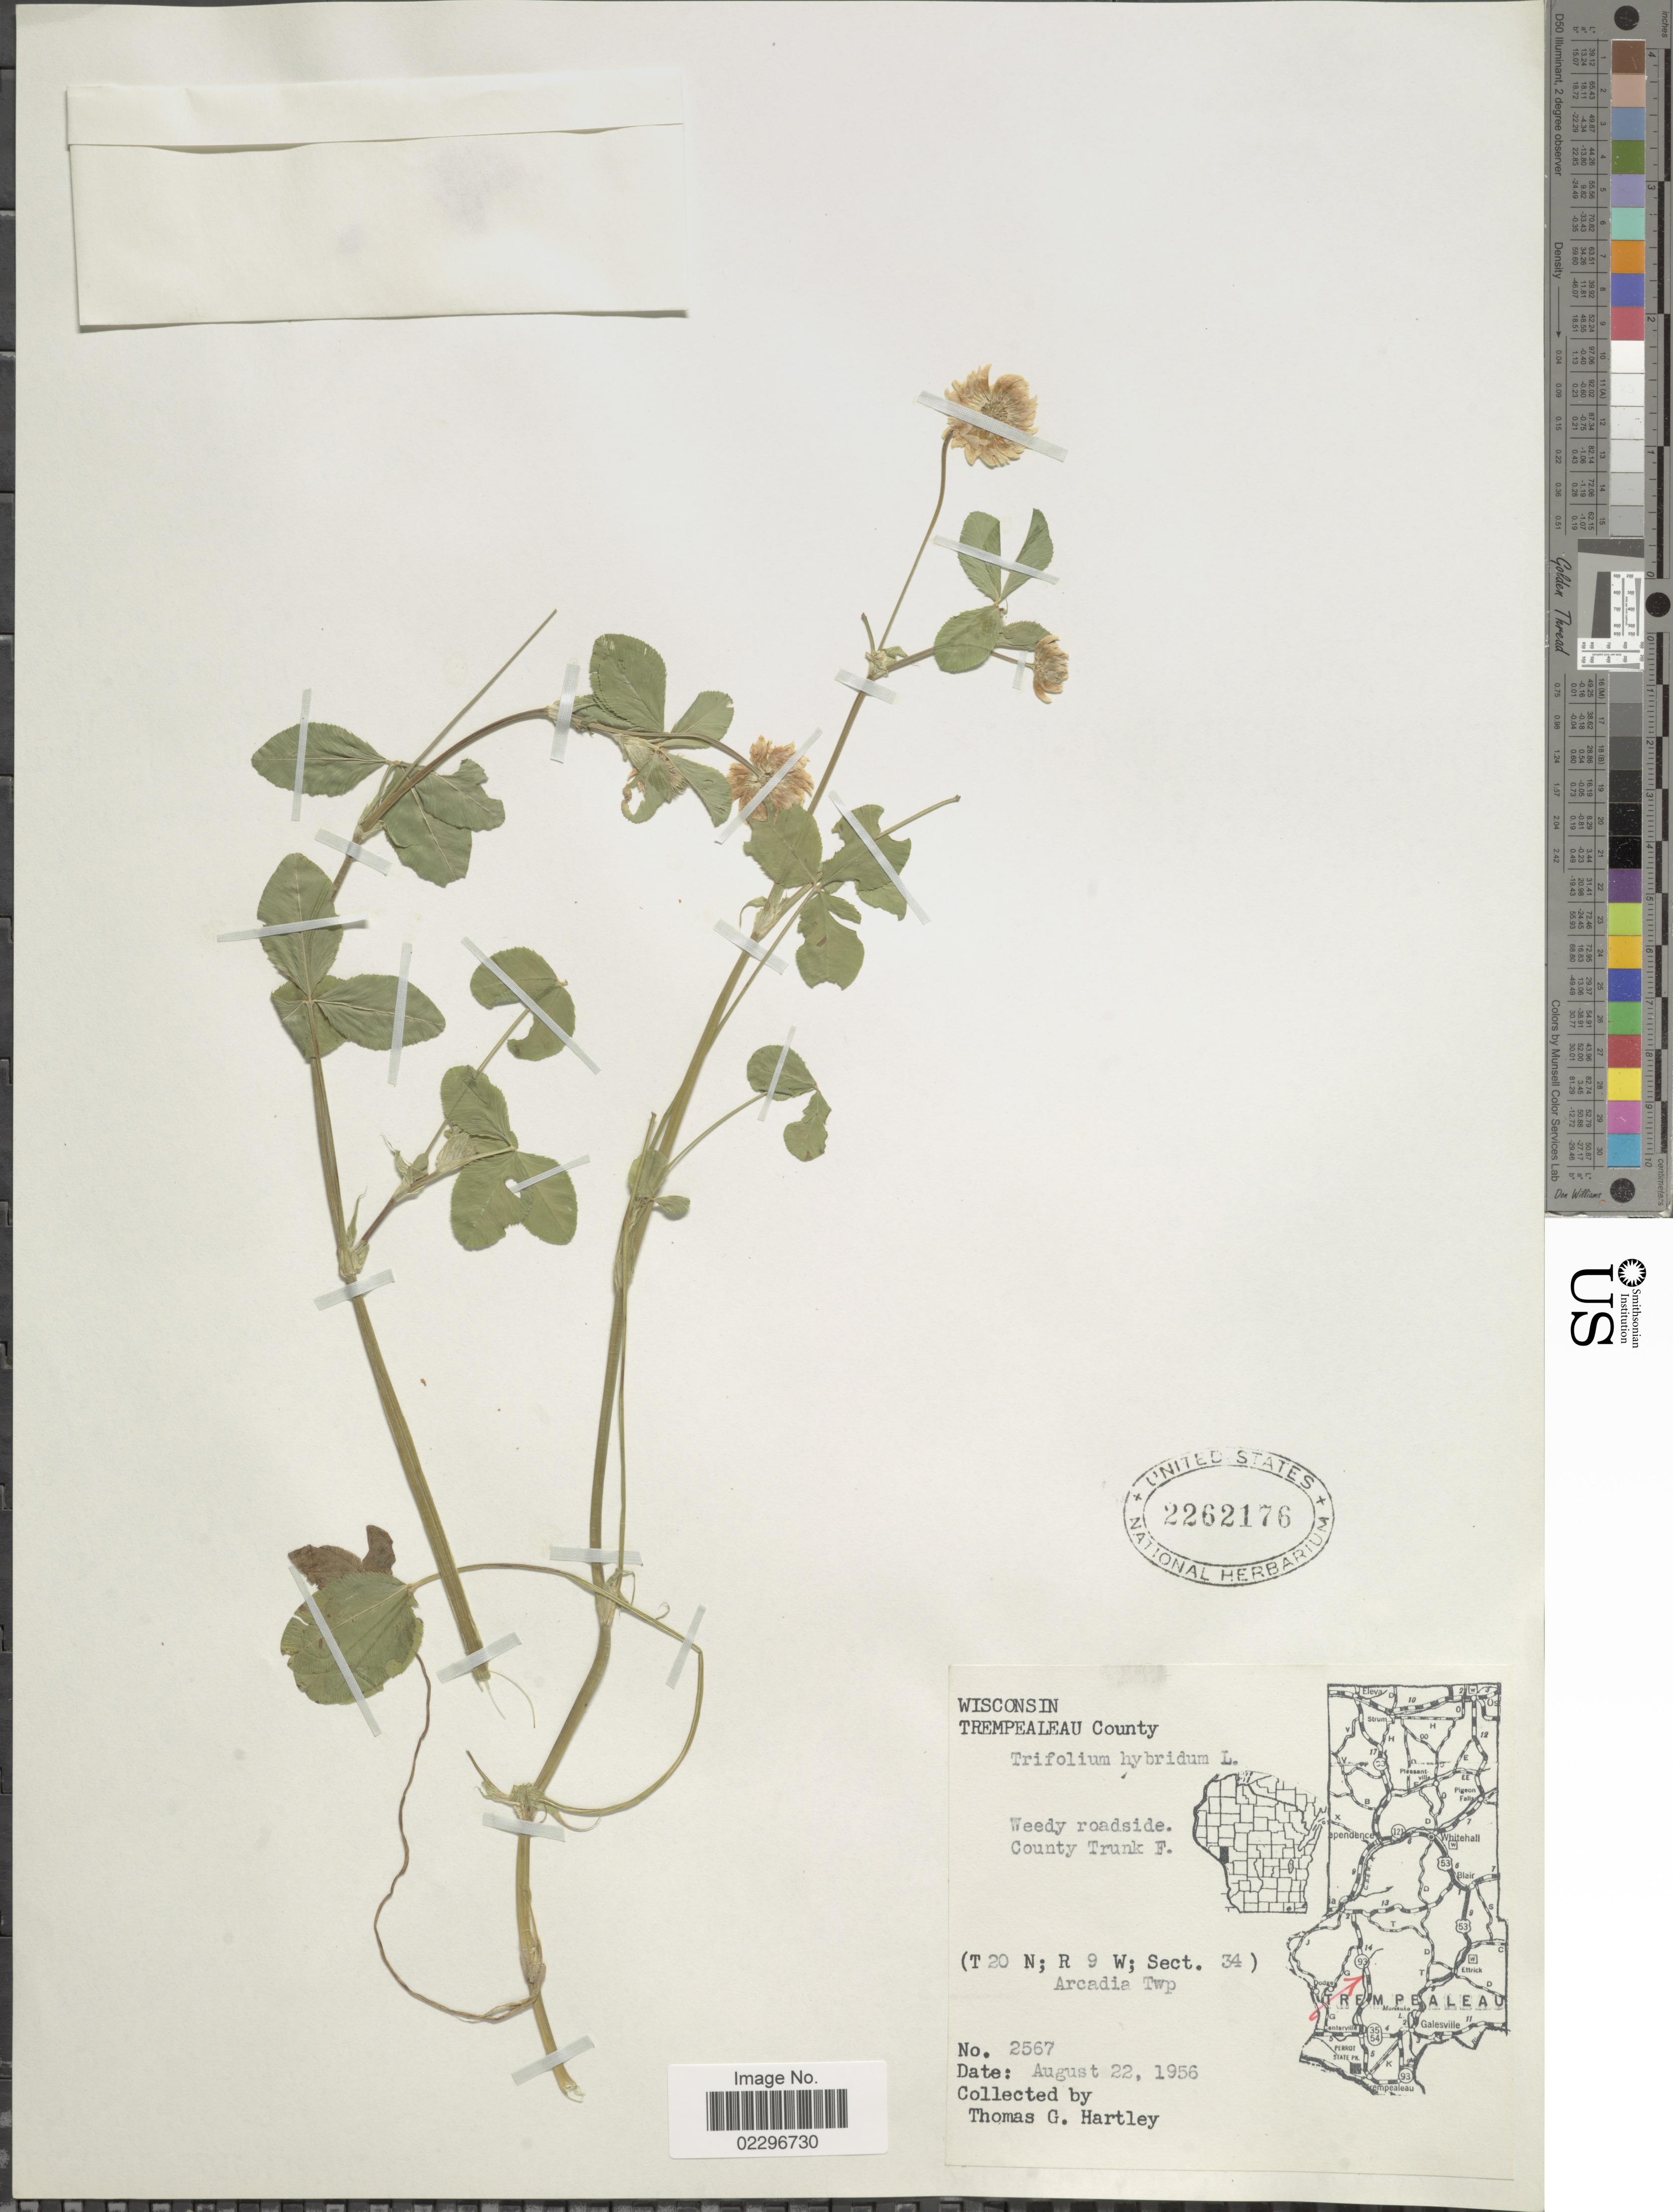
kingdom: Plantae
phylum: Tracheophyta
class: Magnoliopsida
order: Fabales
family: Fabaceae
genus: Trifolium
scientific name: Trifolium hybridum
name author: L.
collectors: T. G. Hartley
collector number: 2567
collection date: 1956-08-22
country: United States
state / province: Wisconsin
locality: Trempealeau County. Weedy roadside. County Trunk F. ( T 20 N; R 9 W; Sect. 34). Arcadia Twp.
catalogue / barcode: US 2262176